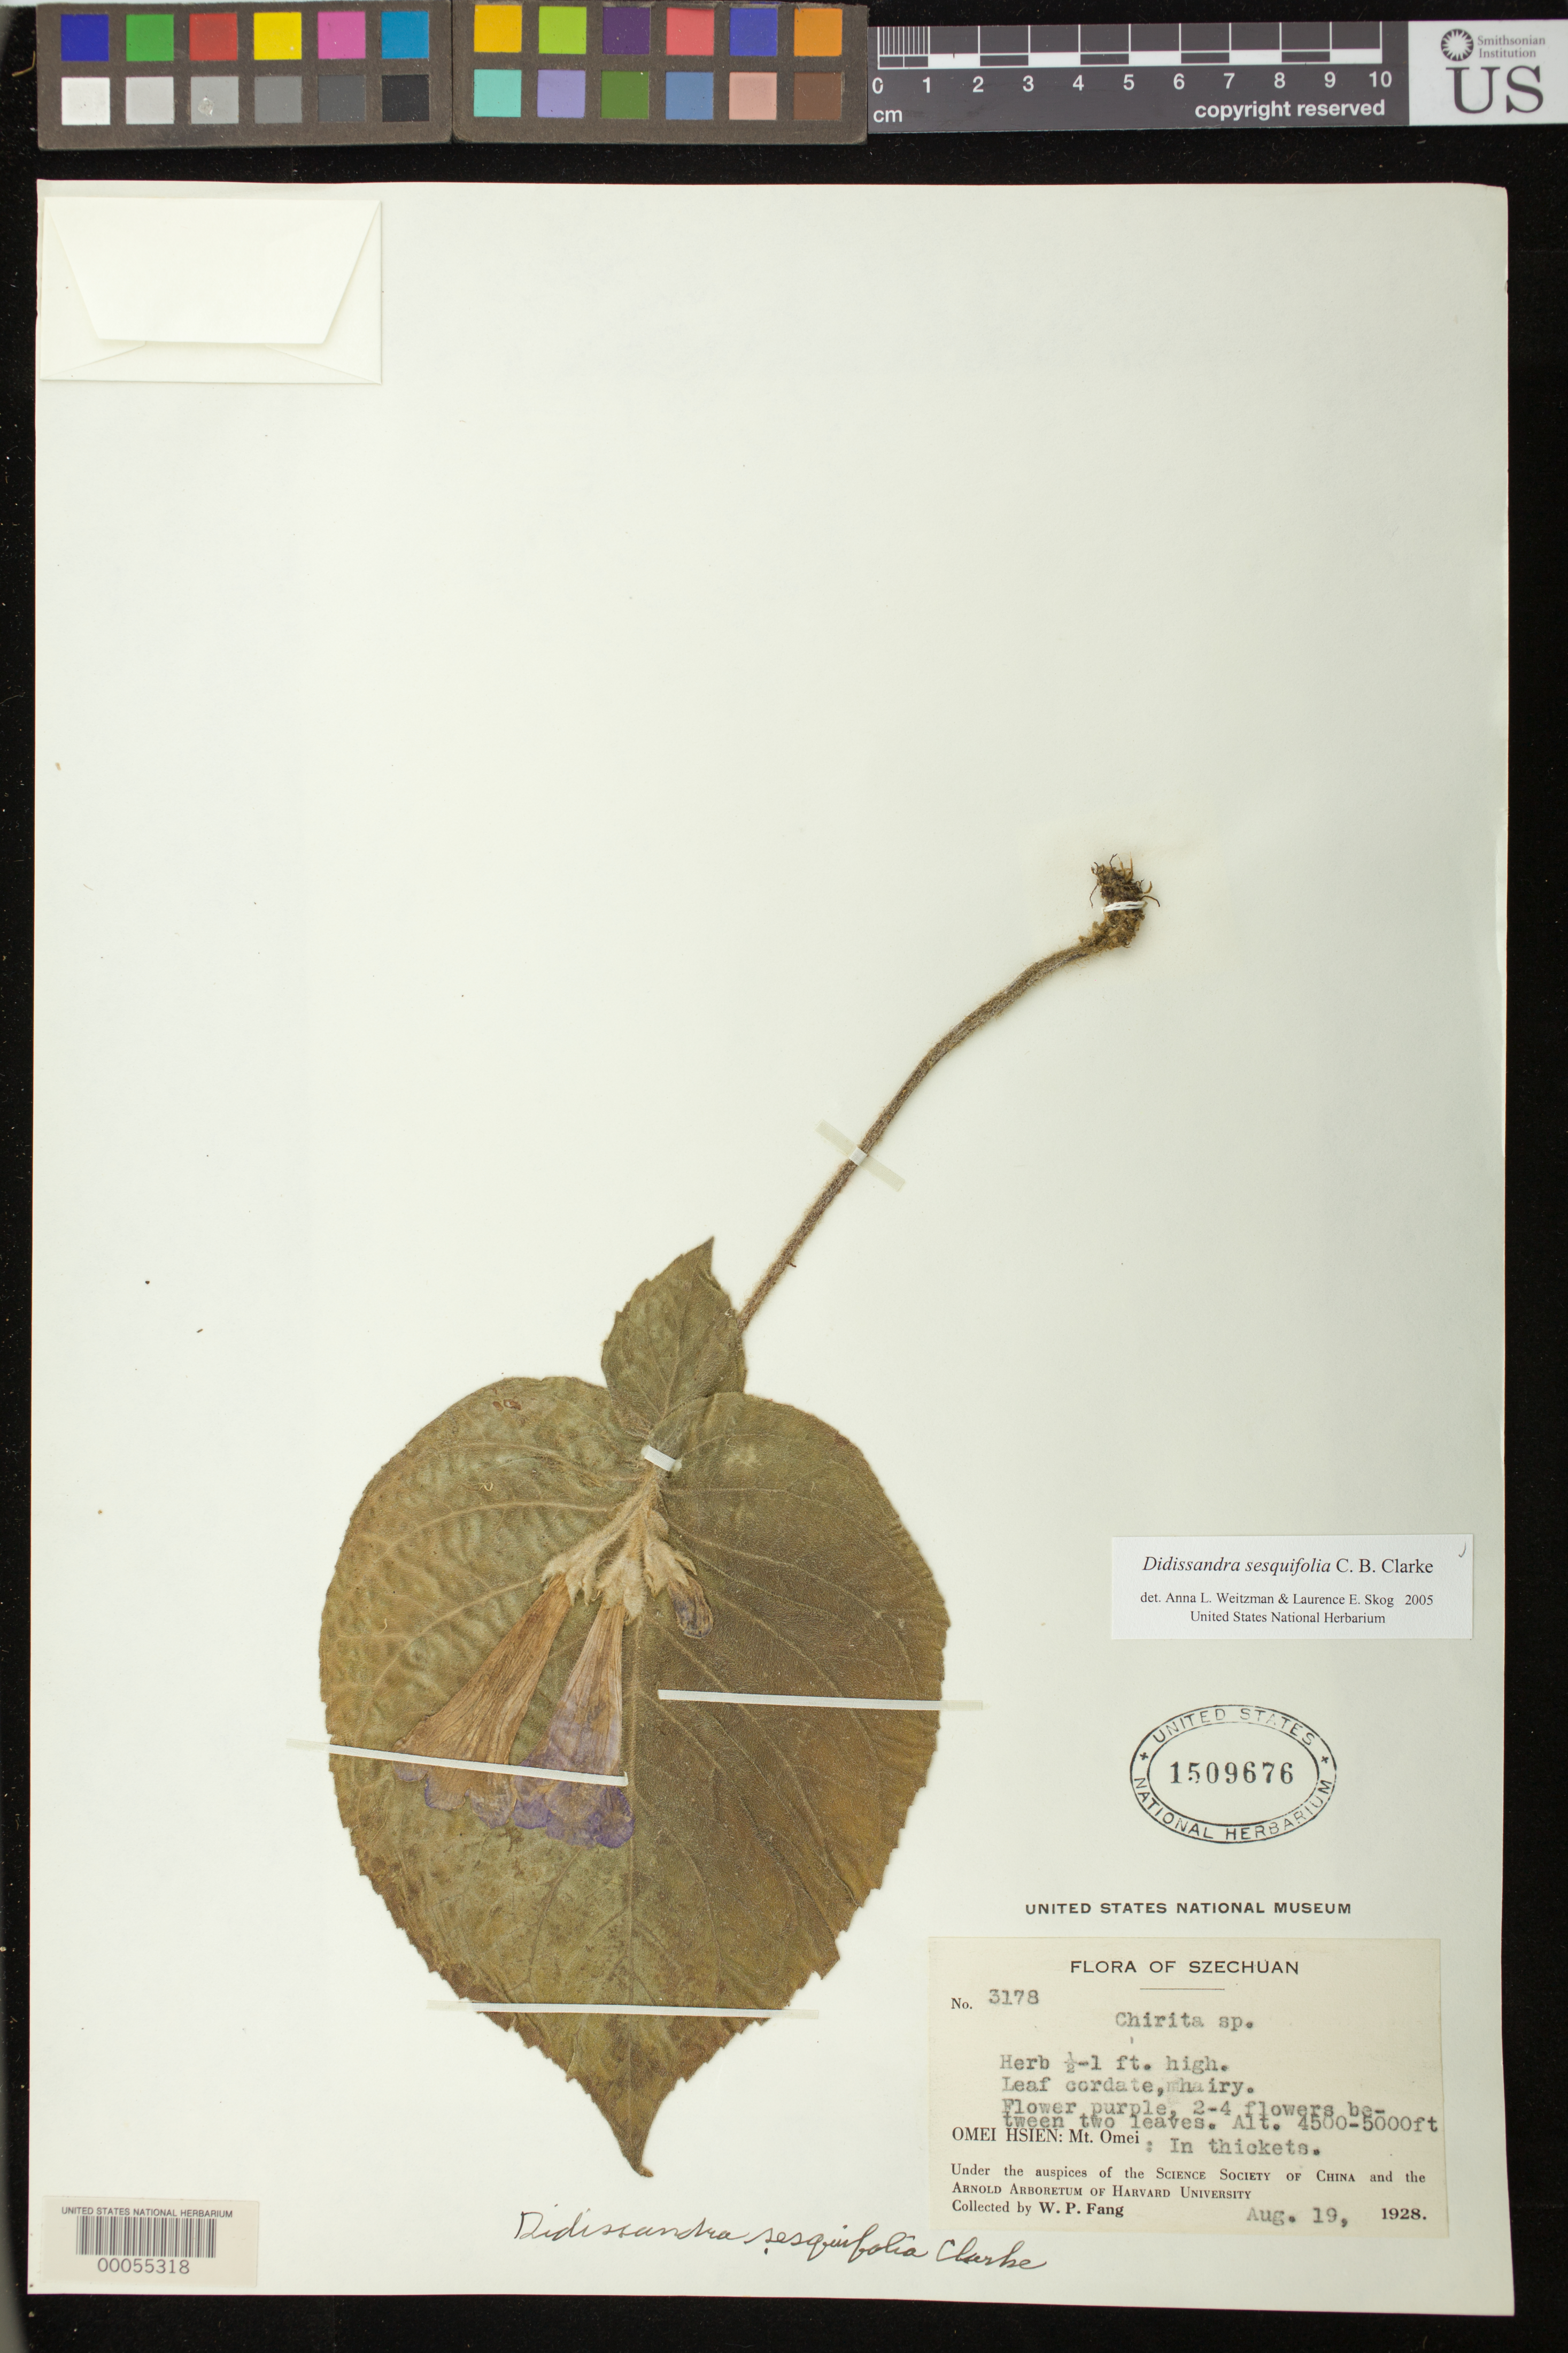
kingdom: Plantae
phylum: Tracheophyta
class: Magnoliopsida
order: Lamiales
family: Gesneriaceae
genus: Didissandra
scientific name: Didissandra sesquifolia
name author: C.B. Clarke in Hook.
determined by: Weitzman, A. L.; Skog, L. E.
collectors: W. P. Fang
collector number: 3178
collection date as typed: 19 Aug 1928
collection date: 1928-08-19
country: China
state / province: Sichuan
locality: Omei Hsien: Mt. Omei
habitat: In thickets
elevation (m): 1372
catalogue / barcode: US 1509676